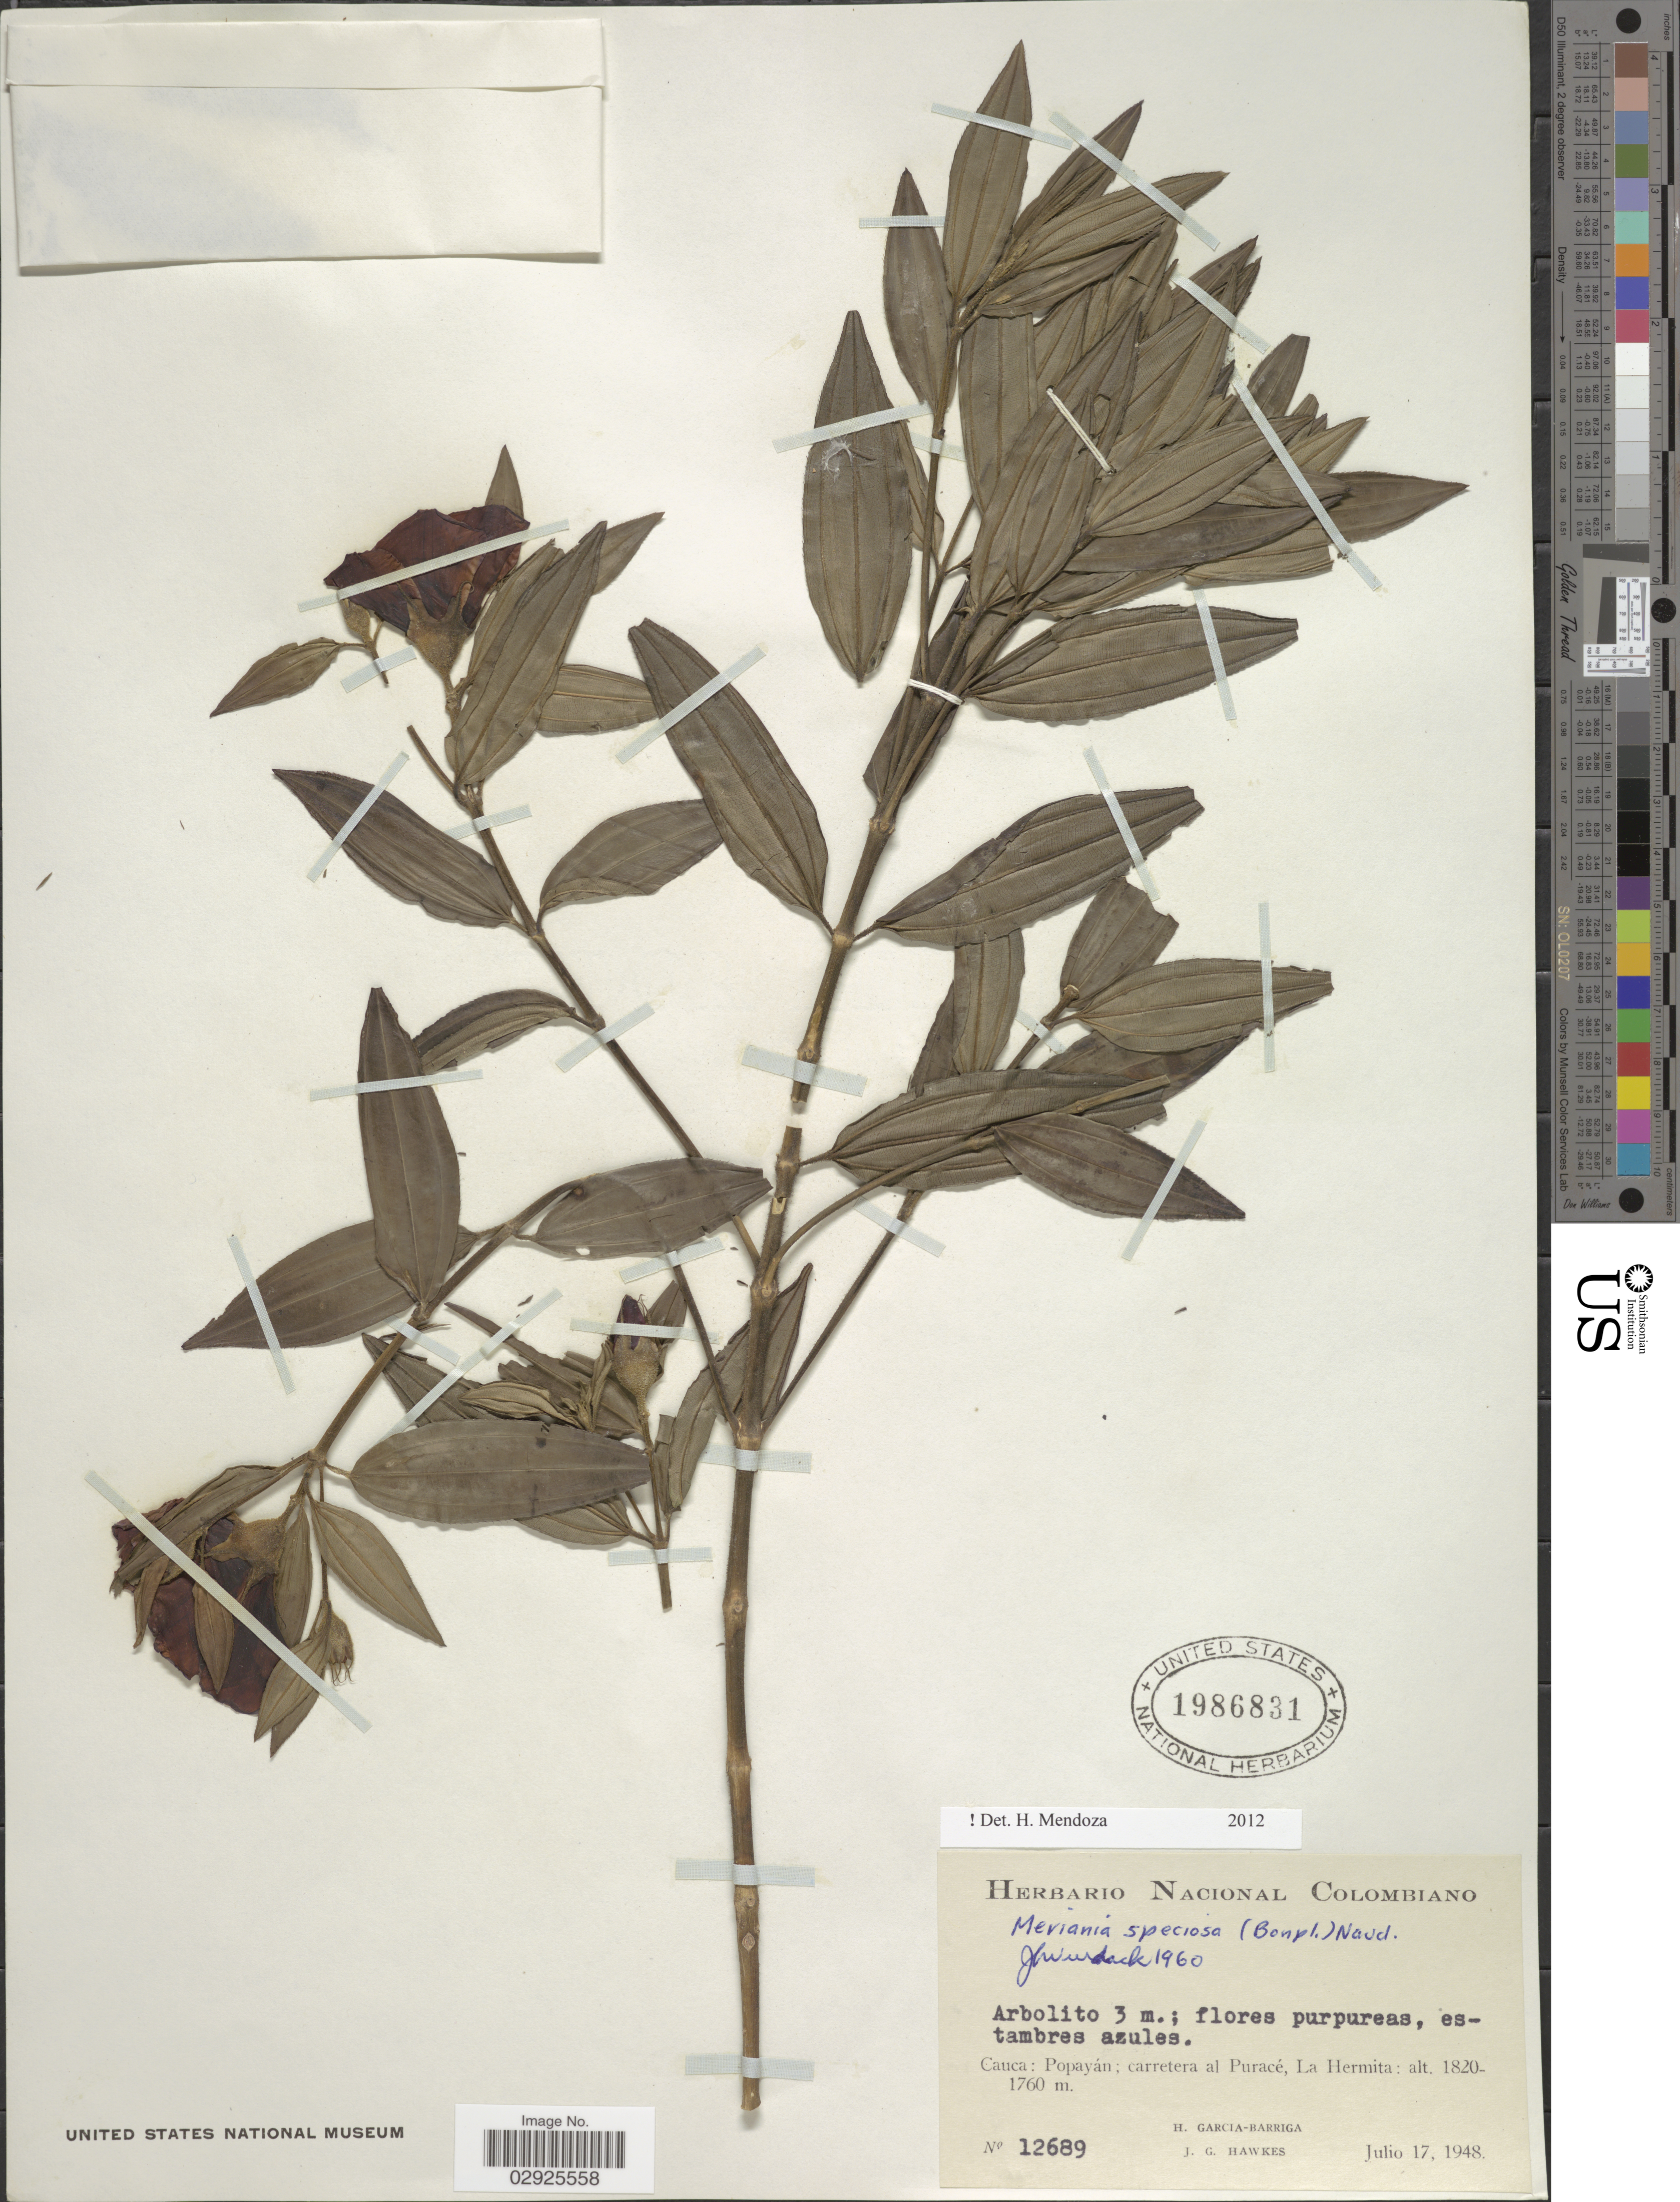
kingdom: Plantae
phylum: Tracheophyta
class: Magnoliopsida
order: Myrtales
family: Melastomataceae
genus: Meriania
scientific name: Meriania speciosa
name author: (Bonpl.) Naudin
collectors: H. García Barriga & J. Hawkes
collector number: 12689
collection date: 1948-07-17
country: Colombia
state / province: Cauca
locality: Cauca: Popayán, carretera al Puracé, La Hermita.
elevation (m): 1760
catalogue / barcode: US 1986831